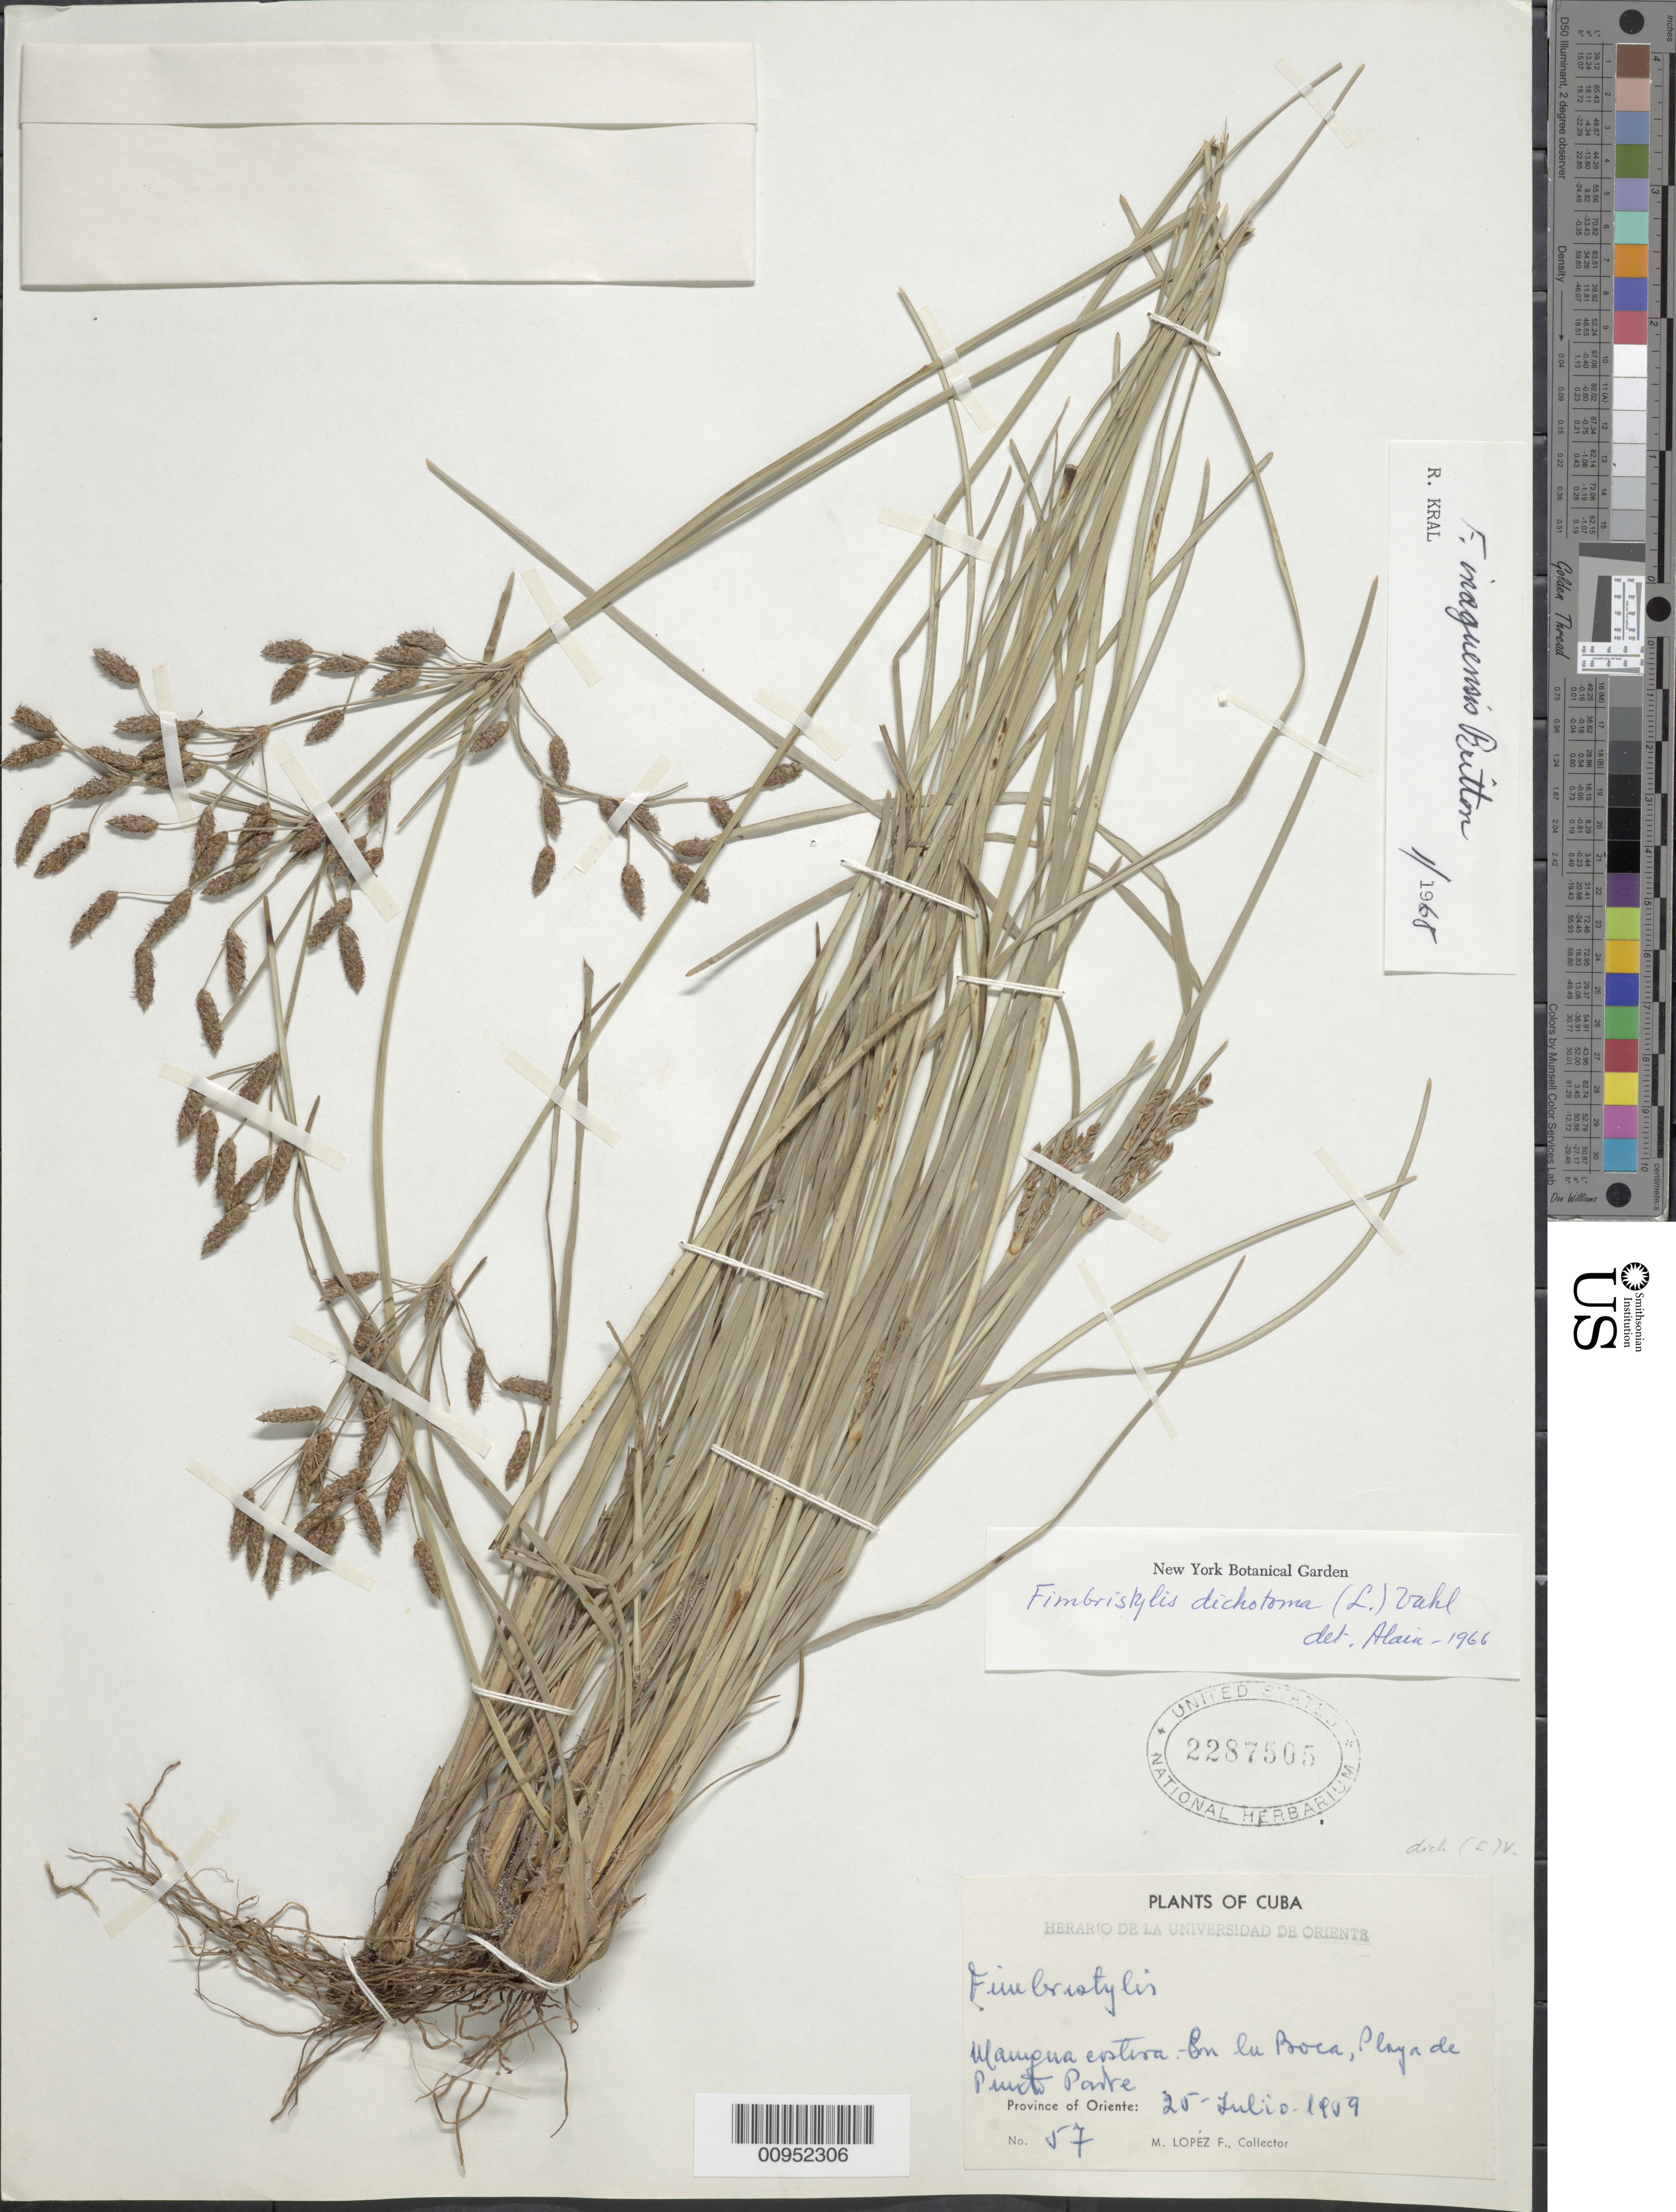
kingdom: Plantae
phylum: Tracheophyta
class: Liliopsida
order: Poales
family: Cyperaceae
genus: Fimbristylis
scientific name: Fimbristylis inaguensis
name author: Britton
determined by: Kral, Robert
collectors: M. López Figueiras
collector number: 57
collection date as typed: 25 Jul 1959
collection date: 1959-07-25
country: Cuba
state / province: Oriente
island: Cuba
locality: Manigua costera, en la Boca, Playa de Punto Padre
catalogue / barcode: US 2287505